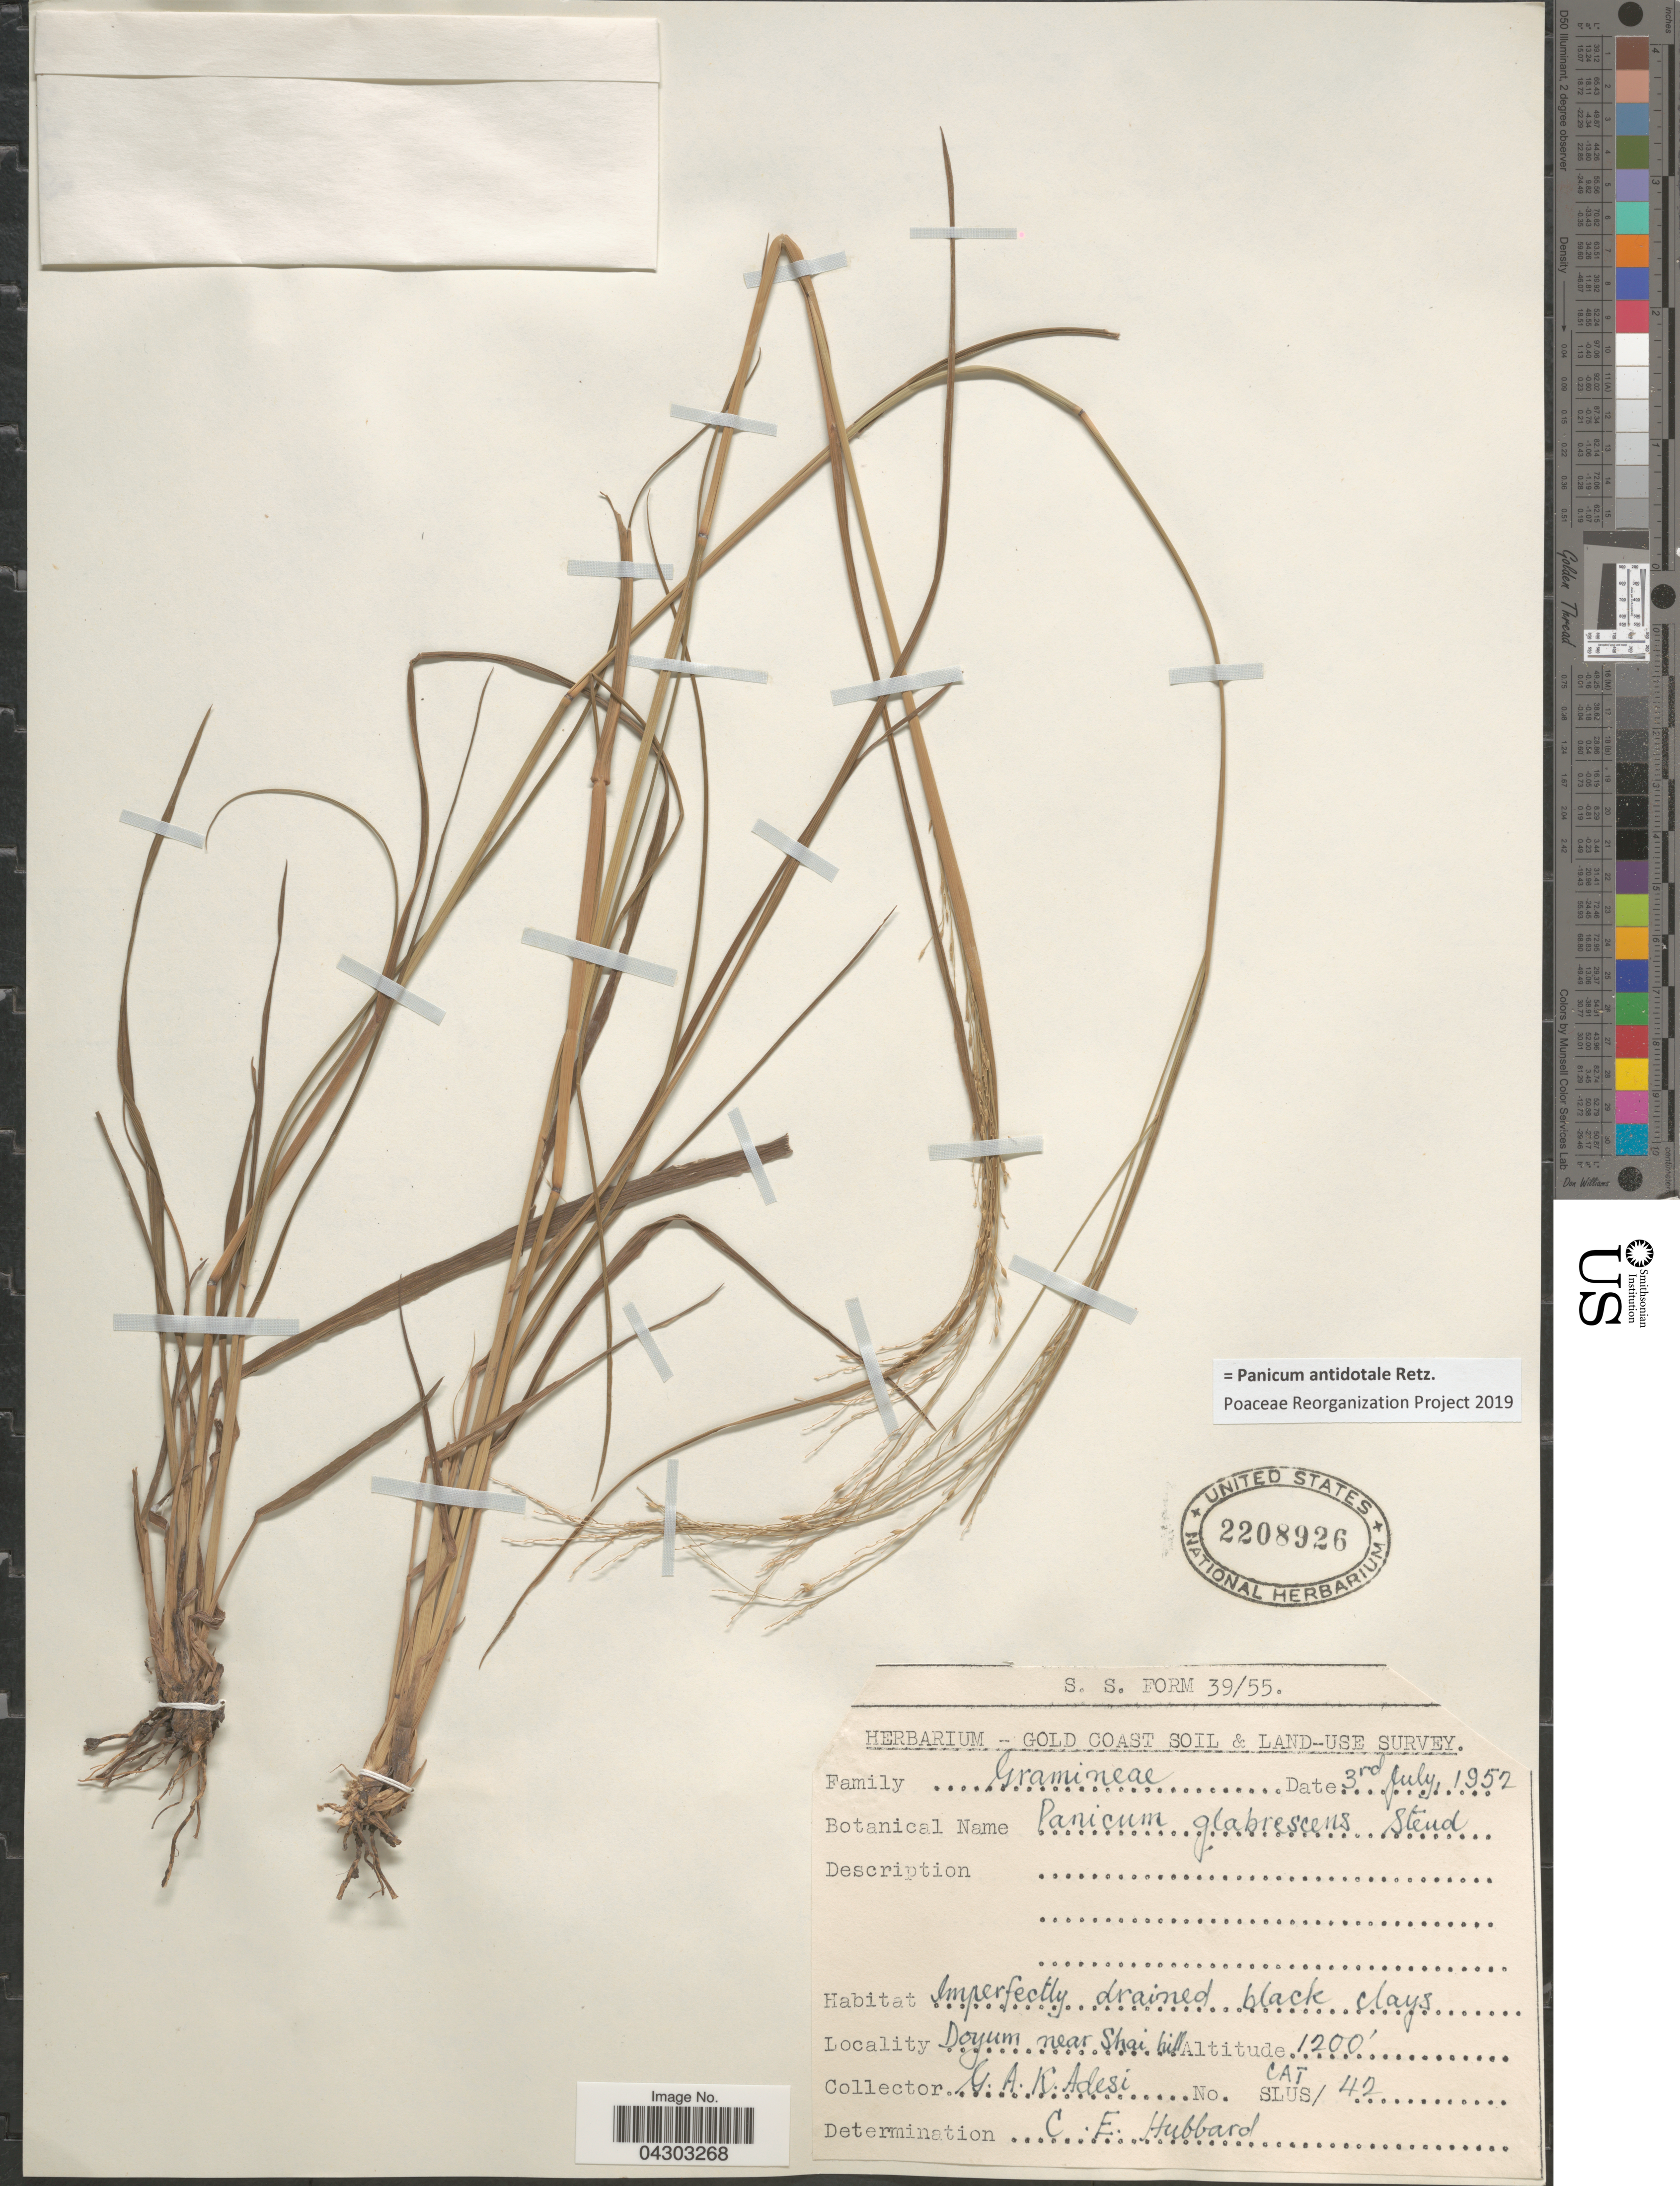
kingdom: Plantae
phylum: Tracheophyta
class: Liliopsida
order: Poales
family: Poaceae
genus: Panicum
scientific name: Panicum antidotale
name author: Retz.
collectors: G. A. K. Adesi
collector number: SLUS/42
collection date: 1952-07-03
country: Ghana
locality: Gold Coast Soil & Land-Use Survey. Doyum near Shai hill.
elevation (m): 366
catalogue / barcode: US 2208926